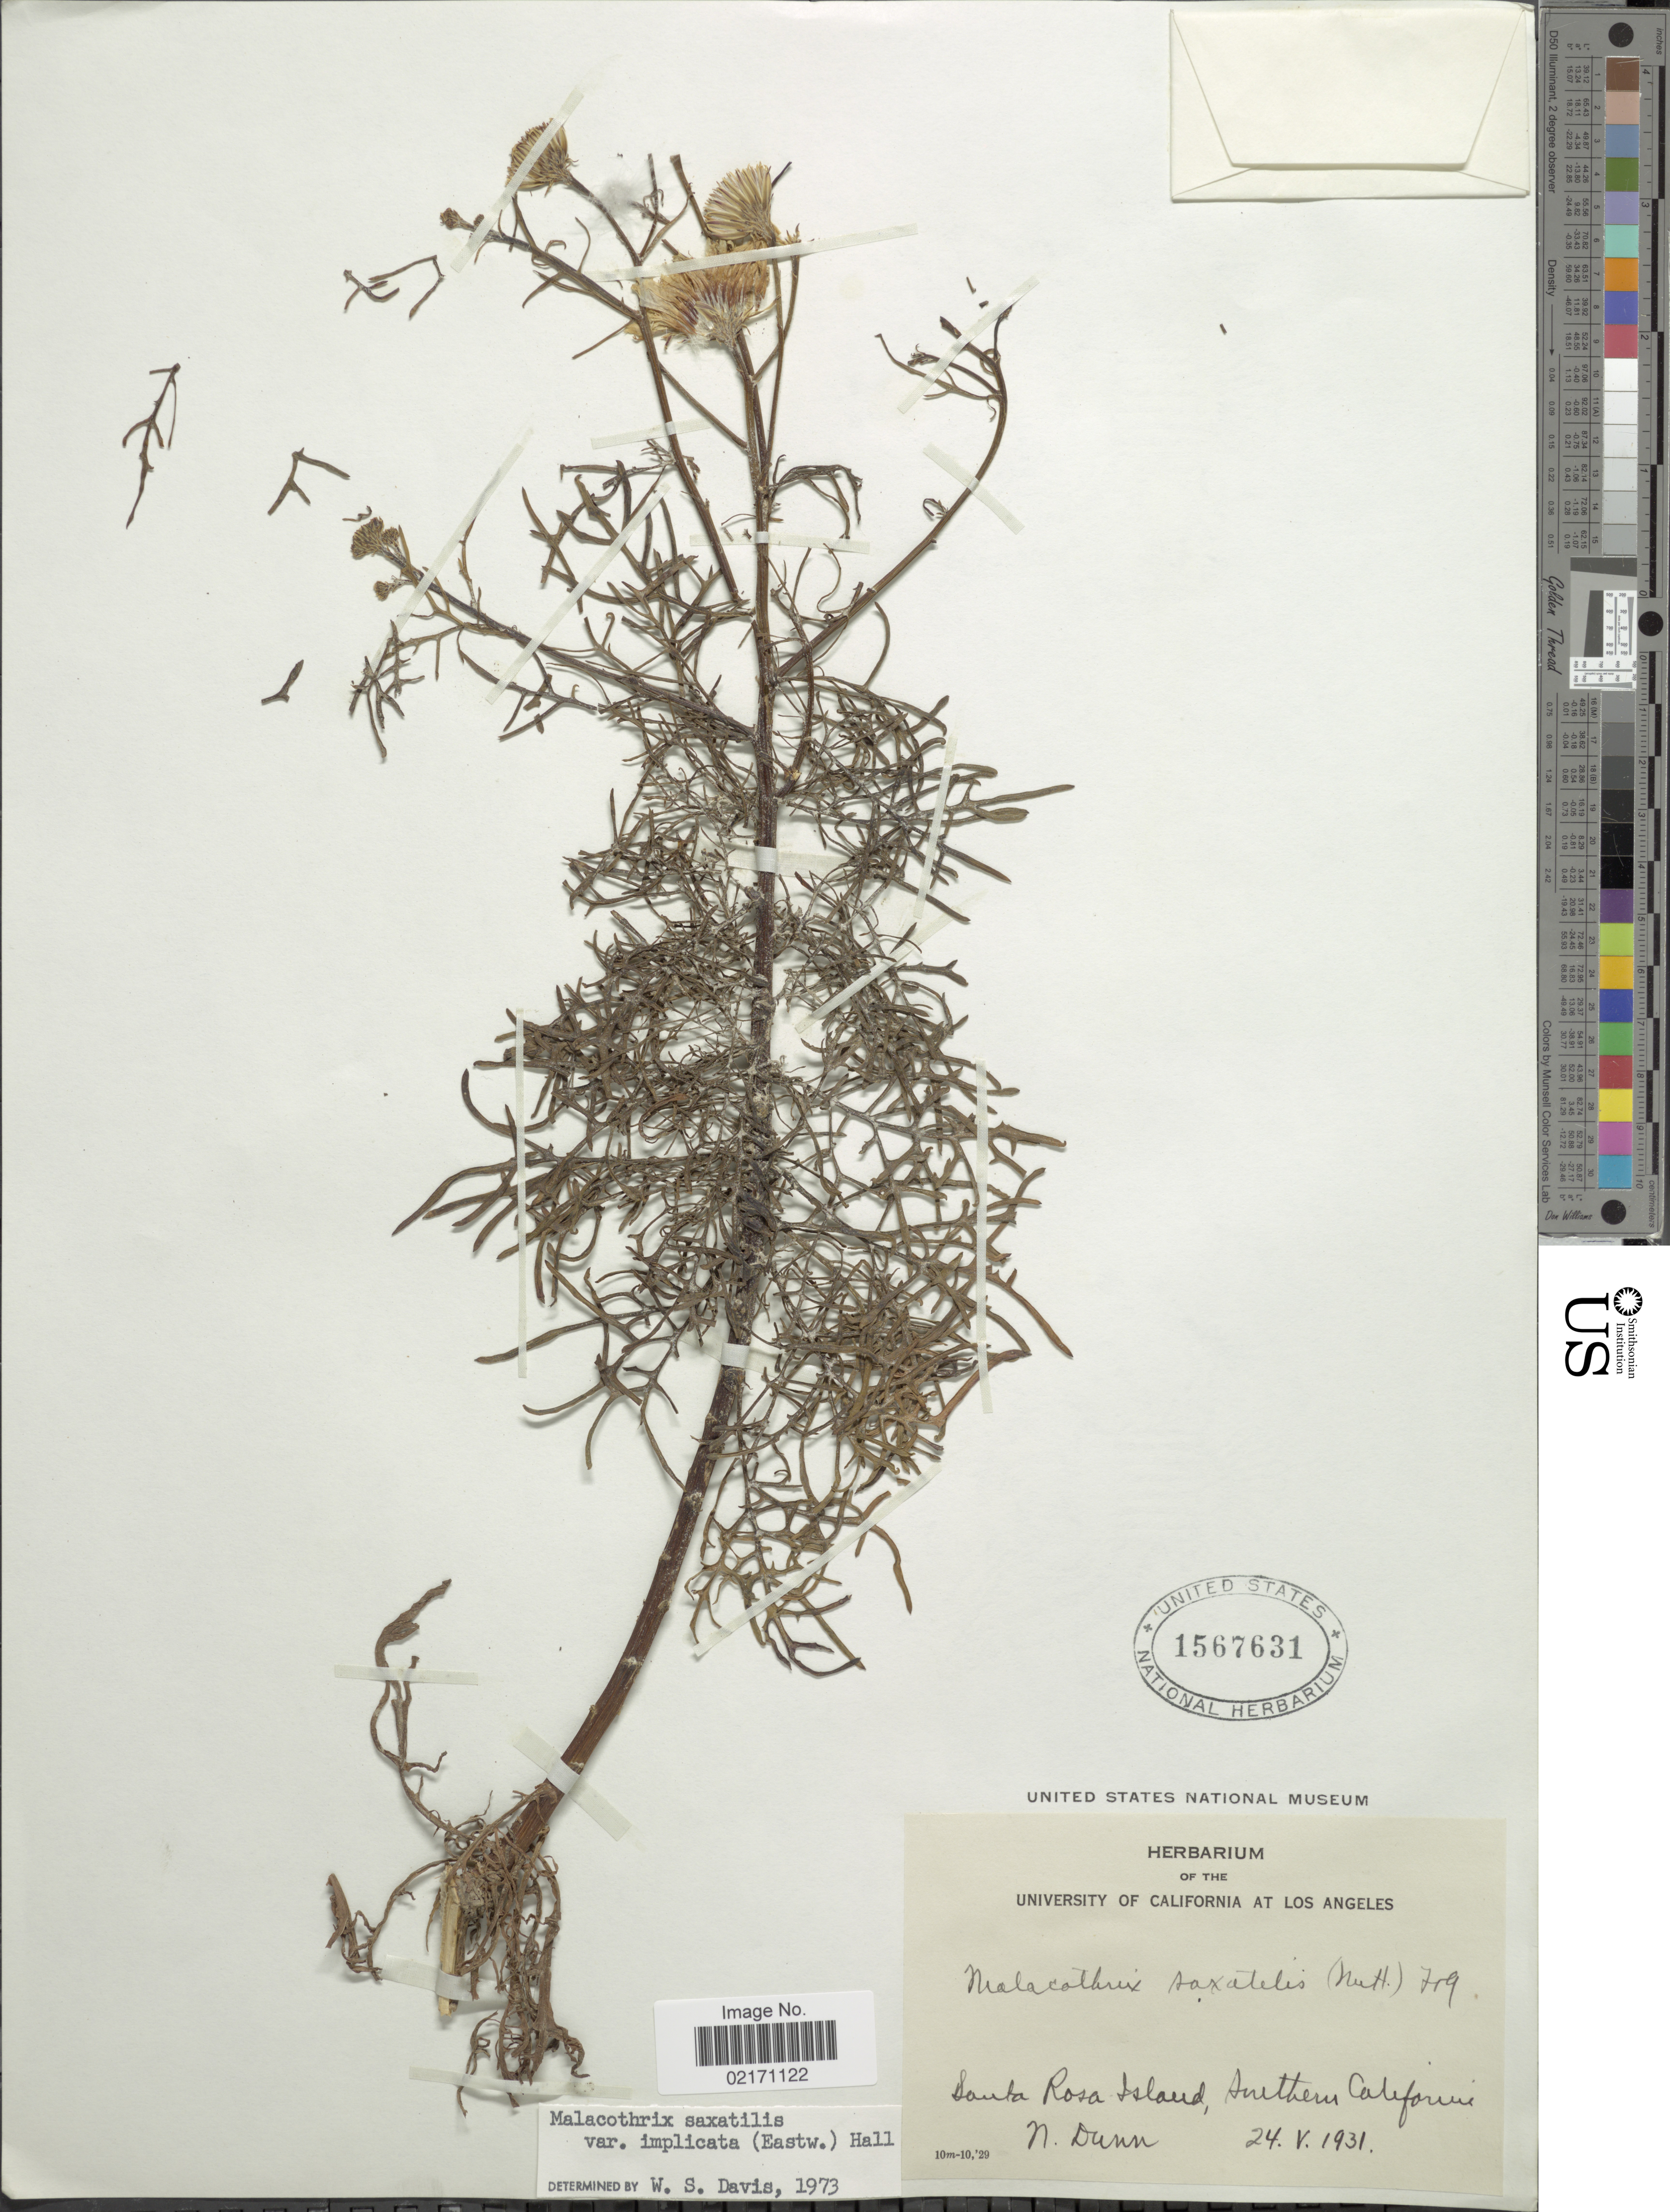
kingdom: Plantae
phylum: Tracheophyta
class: Magnoliopsida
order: Asterales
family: Asteraceae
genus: Malacothrix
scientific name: Malacothrix saxatilis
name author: Torr. & A. Gray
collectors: N. Dunn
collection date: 1931-05-24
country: United States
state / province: California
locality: Santa Rosa Island. Southern California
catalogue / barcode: US 1567631